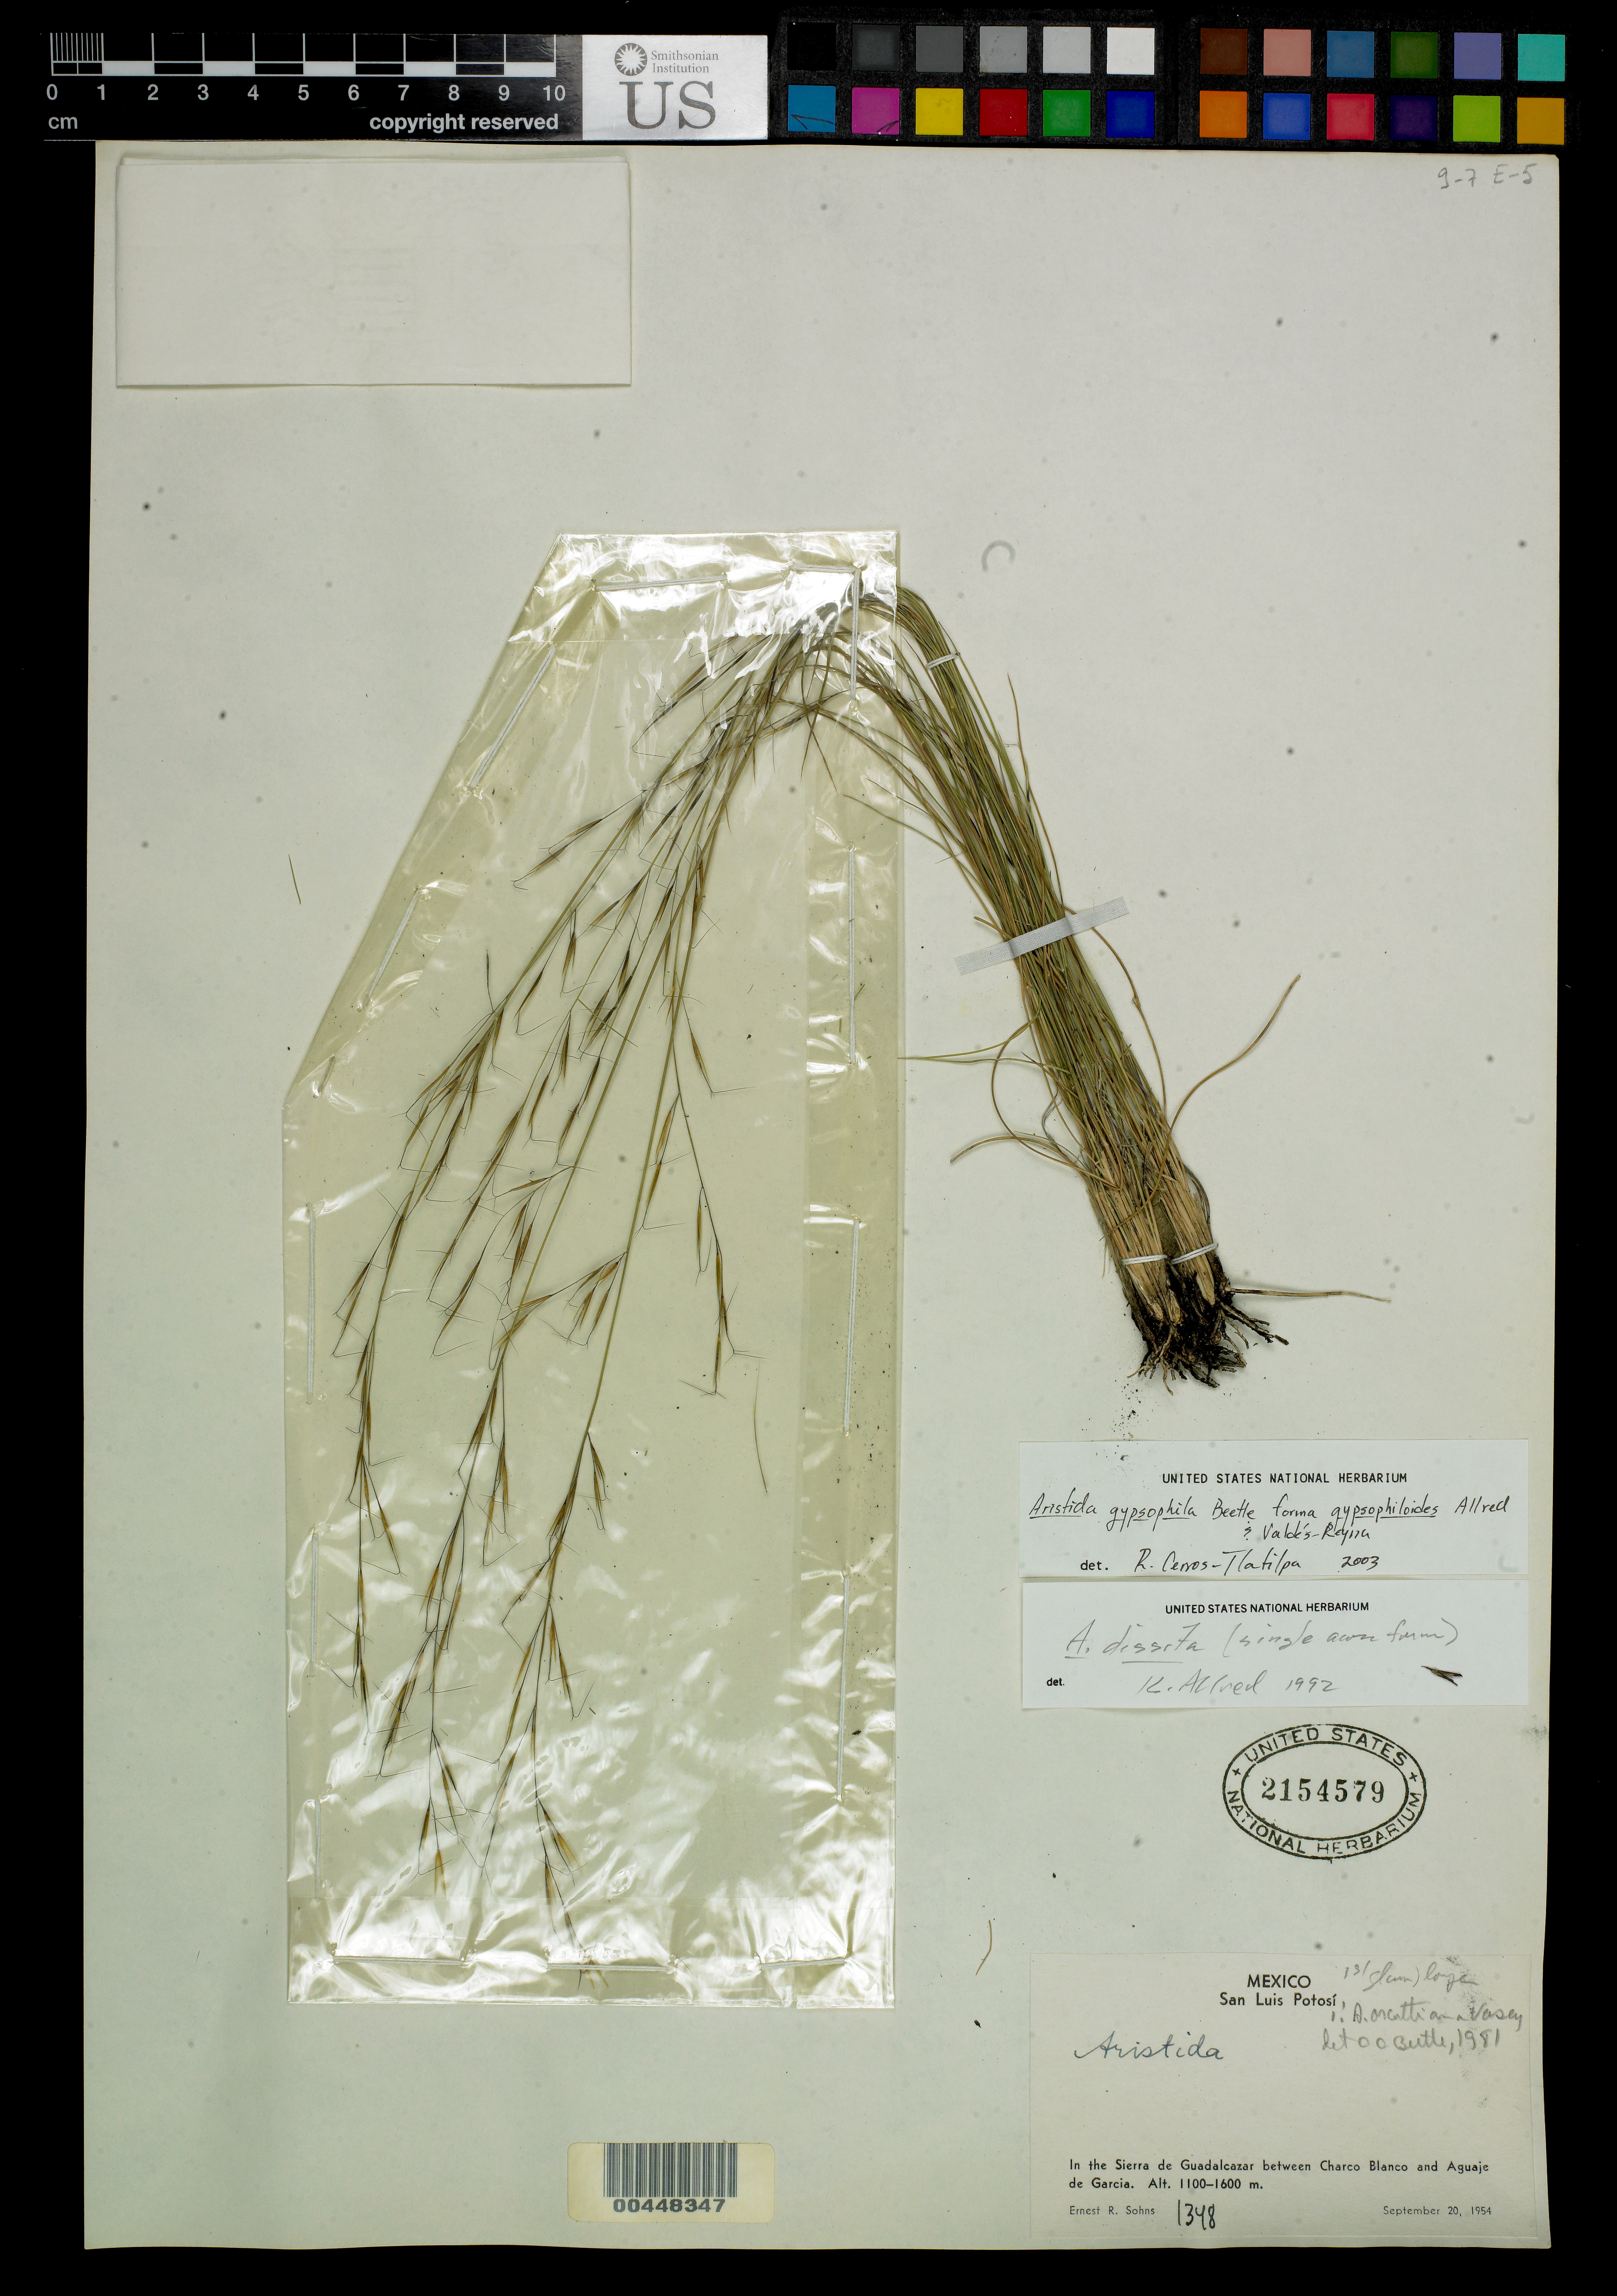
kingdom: Plantae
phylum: Tracheophyta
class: Liliopsida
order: Poales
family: Poaceae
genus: Aristida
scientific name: Aristida gypsophila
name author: Beetle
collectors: E. R. Sohns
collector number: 1348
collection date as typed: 20 Sep 1954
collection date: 1954-09-20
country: Mexico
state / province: San Luis Potosi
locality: In the Sierra de Guadalcazar between Charco Blanco and Aguaje de Garcia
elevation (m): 1100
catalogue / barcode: US 2154579